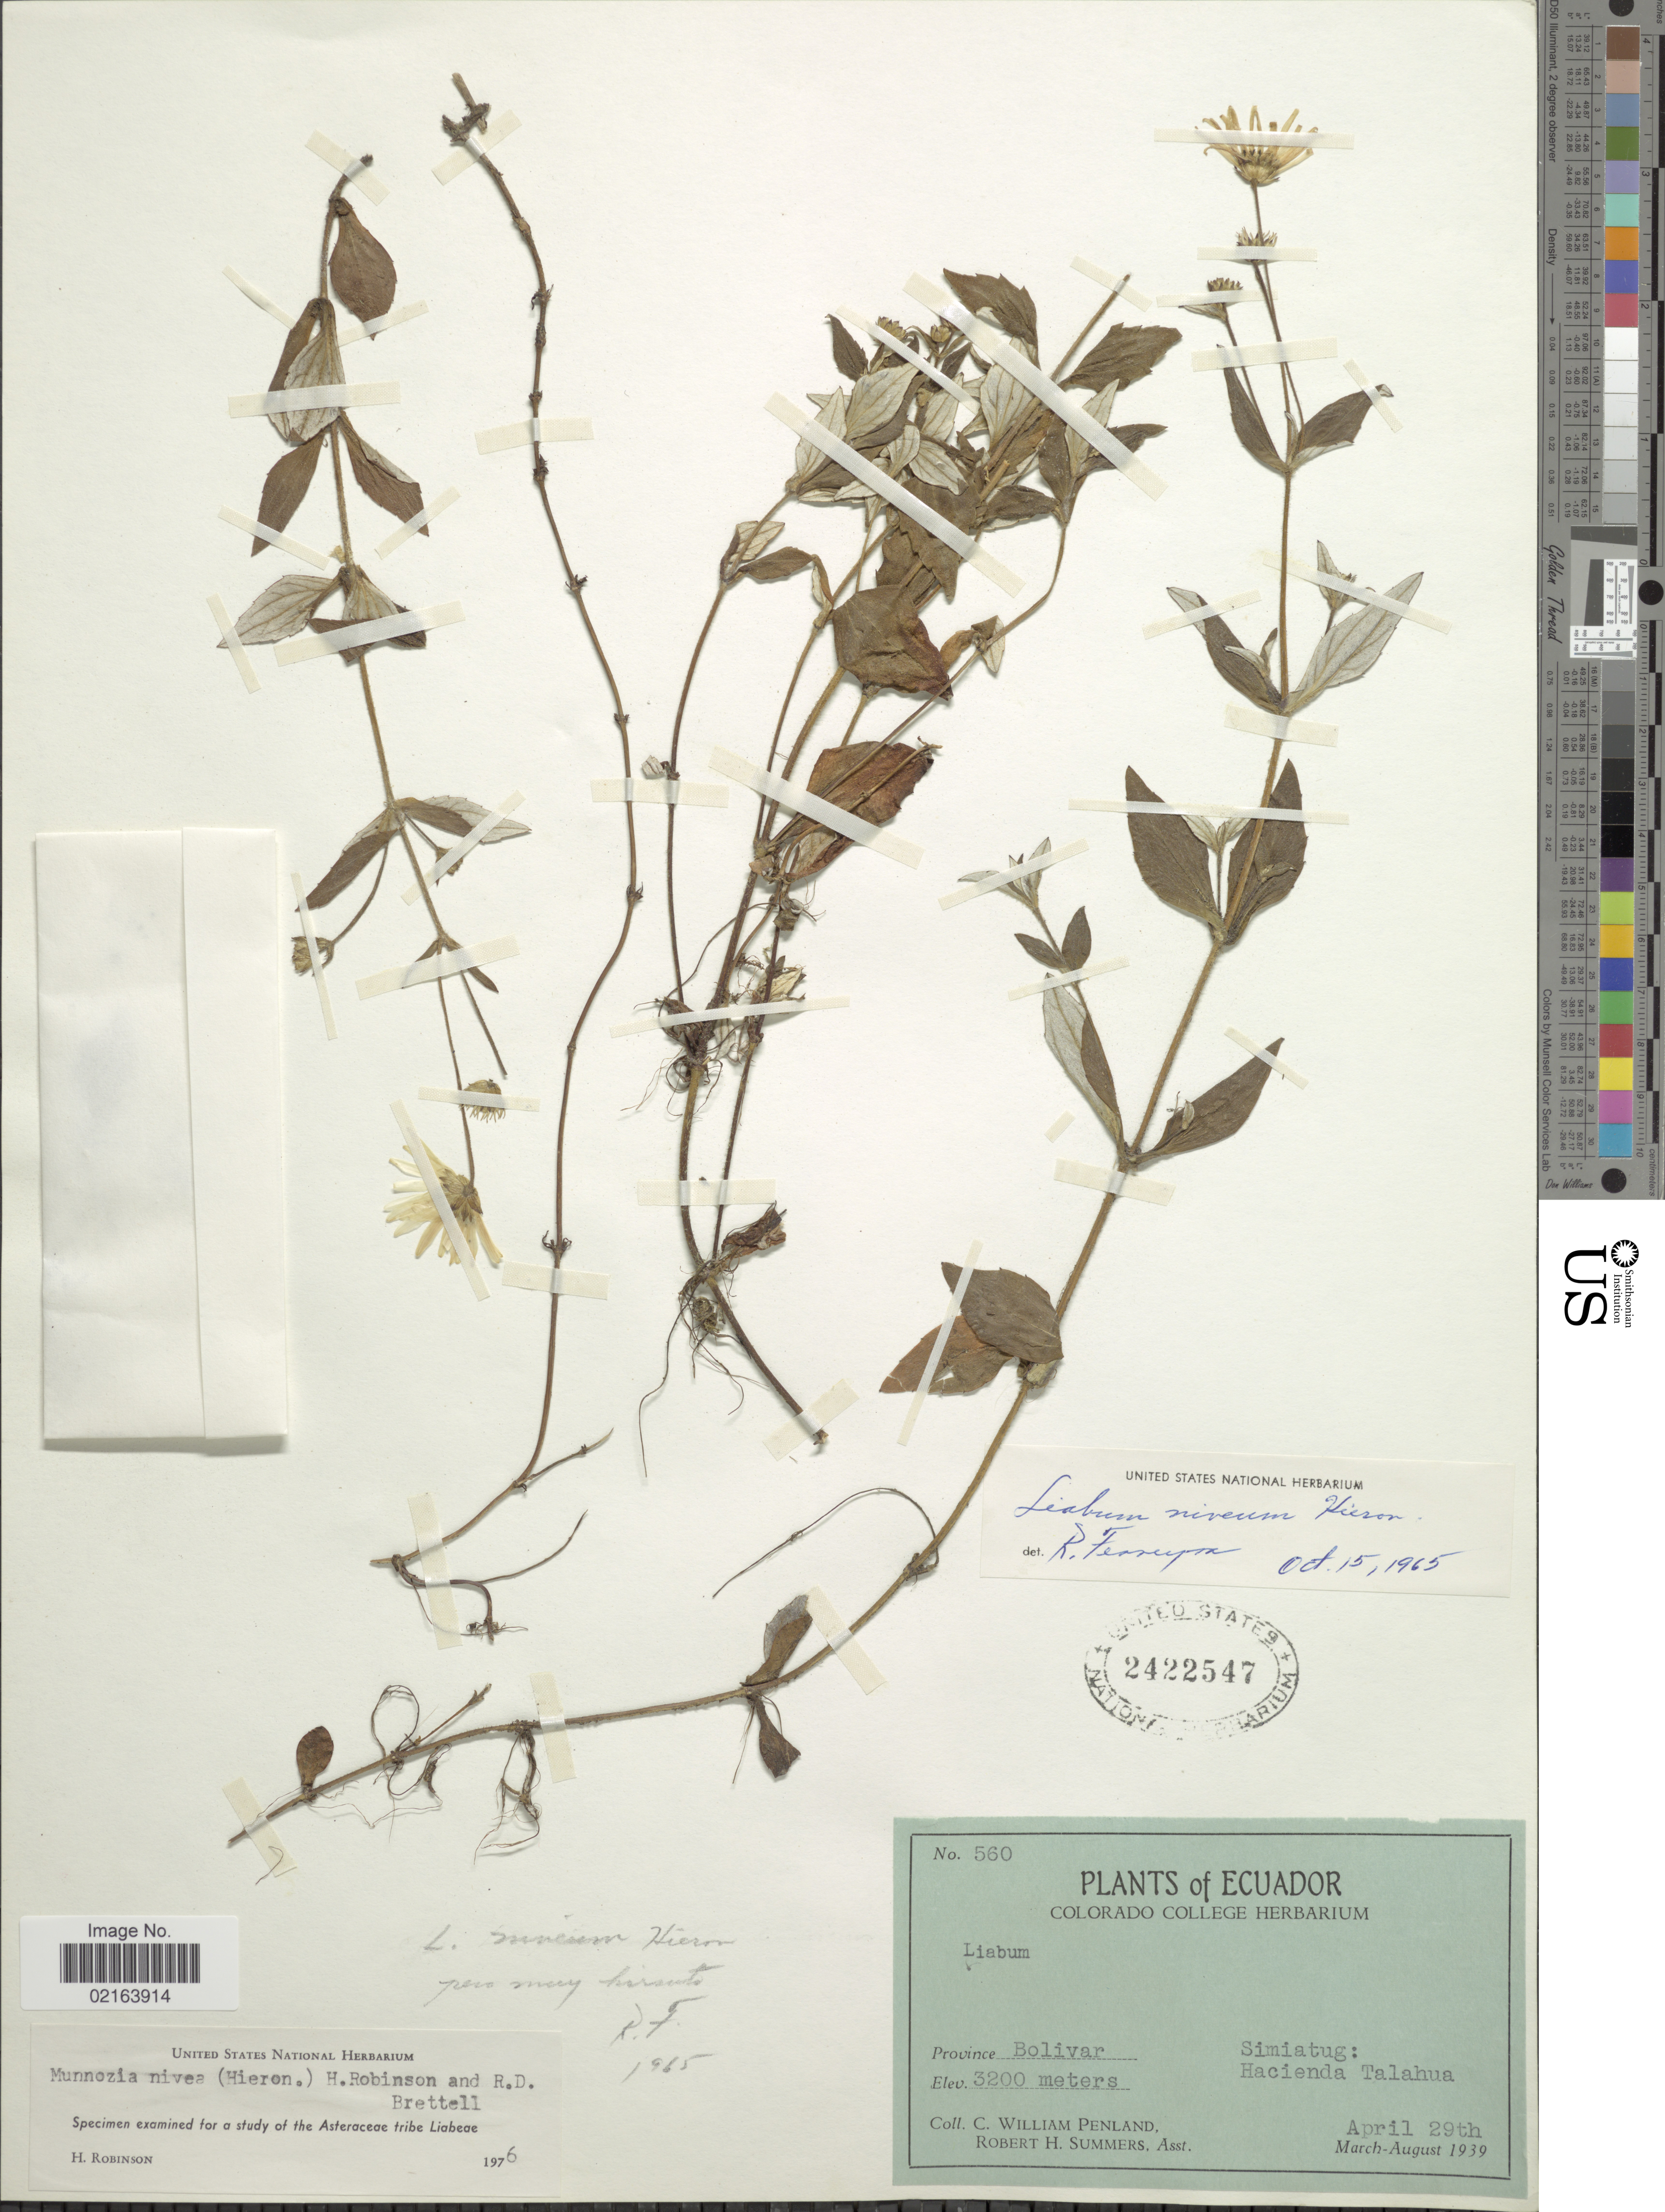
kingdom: Plantae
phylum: Tracheophyta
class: Magnoliopsida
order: Asterales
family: Asteraceae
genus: Munnozia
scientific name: Munnozia nivea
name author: (Hieron.) H. Rob. & Brettell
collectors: C. W. Penland & R. Summers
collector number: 560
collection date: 1939-04-29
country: Ecuador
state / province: Bolívar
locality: Province Bolivar, Simiatug: Hacienda Talahua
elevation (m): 3200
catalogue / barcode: US 2422547